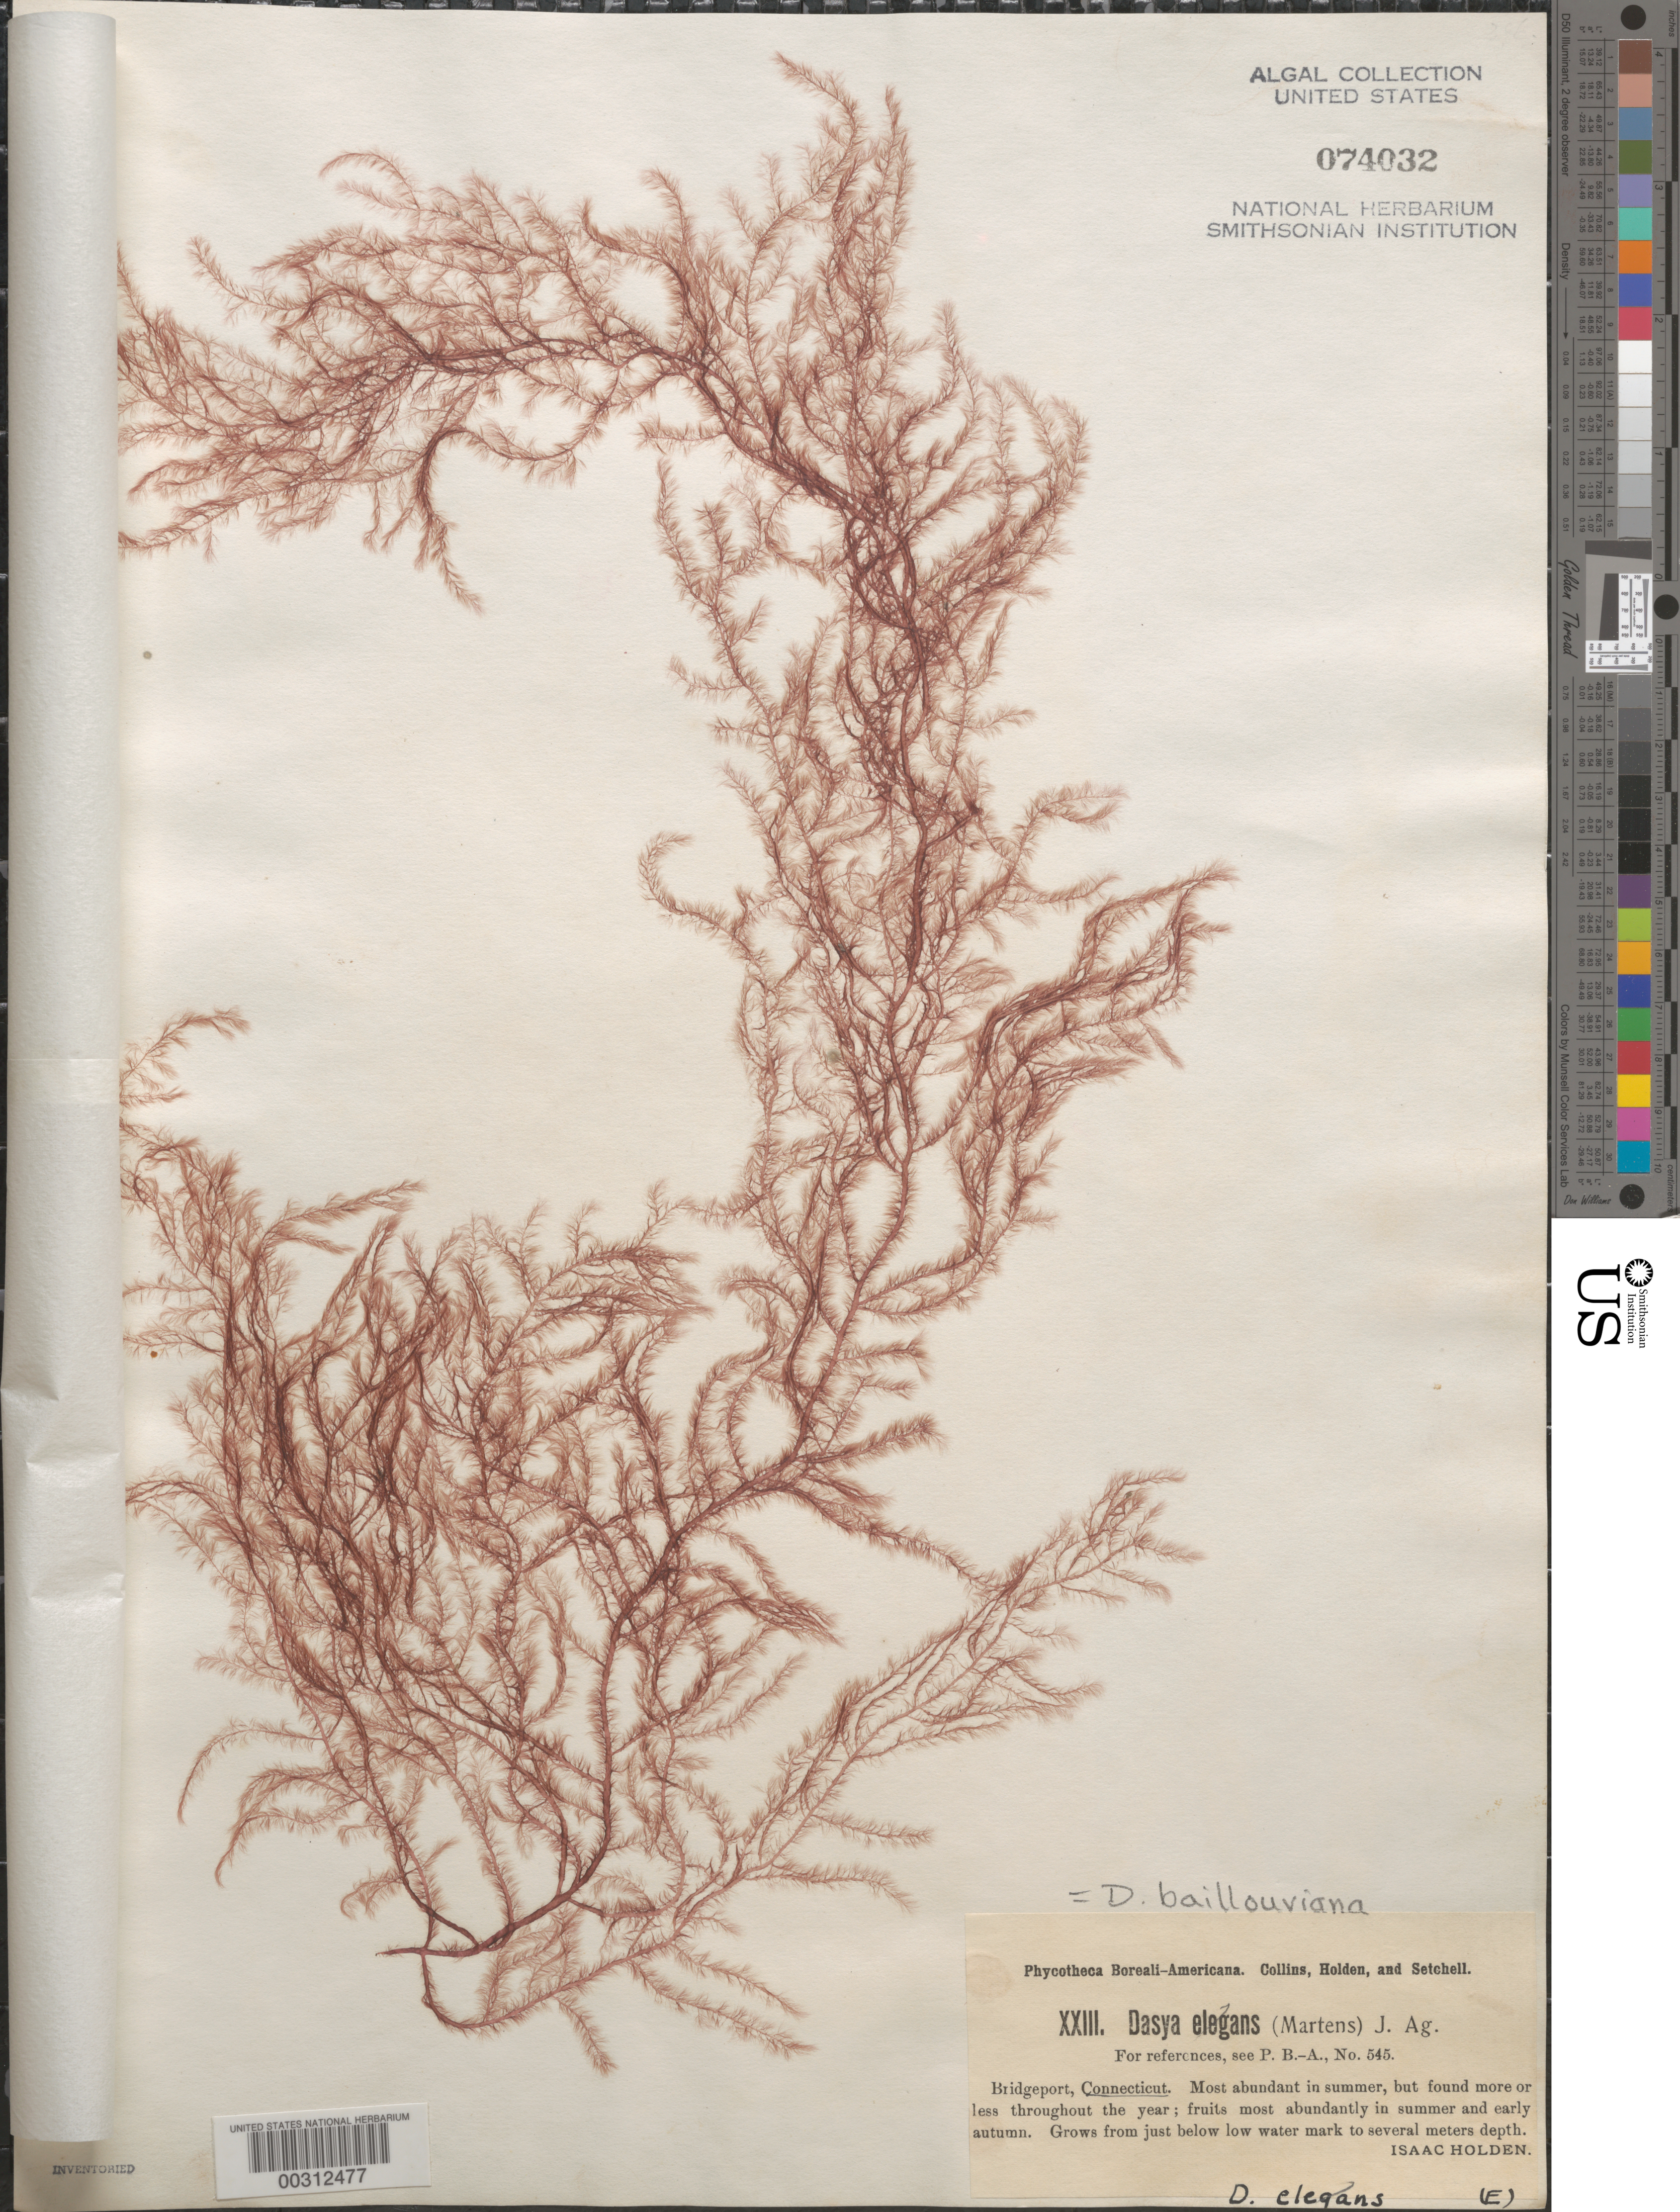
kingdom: Plantae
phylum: Rhodophyta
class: Florideophyceae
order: Ceramiales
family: Dasyaceae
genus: Dasya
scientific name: Dasya pedicellata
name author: (C. Agardh) C. Agardh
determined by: Algae name updating Project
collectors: I. Holden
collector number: PB-A Xxiii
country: United States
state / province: Connecticut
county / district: Fairfield County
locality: Bridgeport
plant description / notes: Collins, Holden & Setchell, Phycotheca Boreali-Americana, as Dasya elegans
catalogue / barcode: US 74032